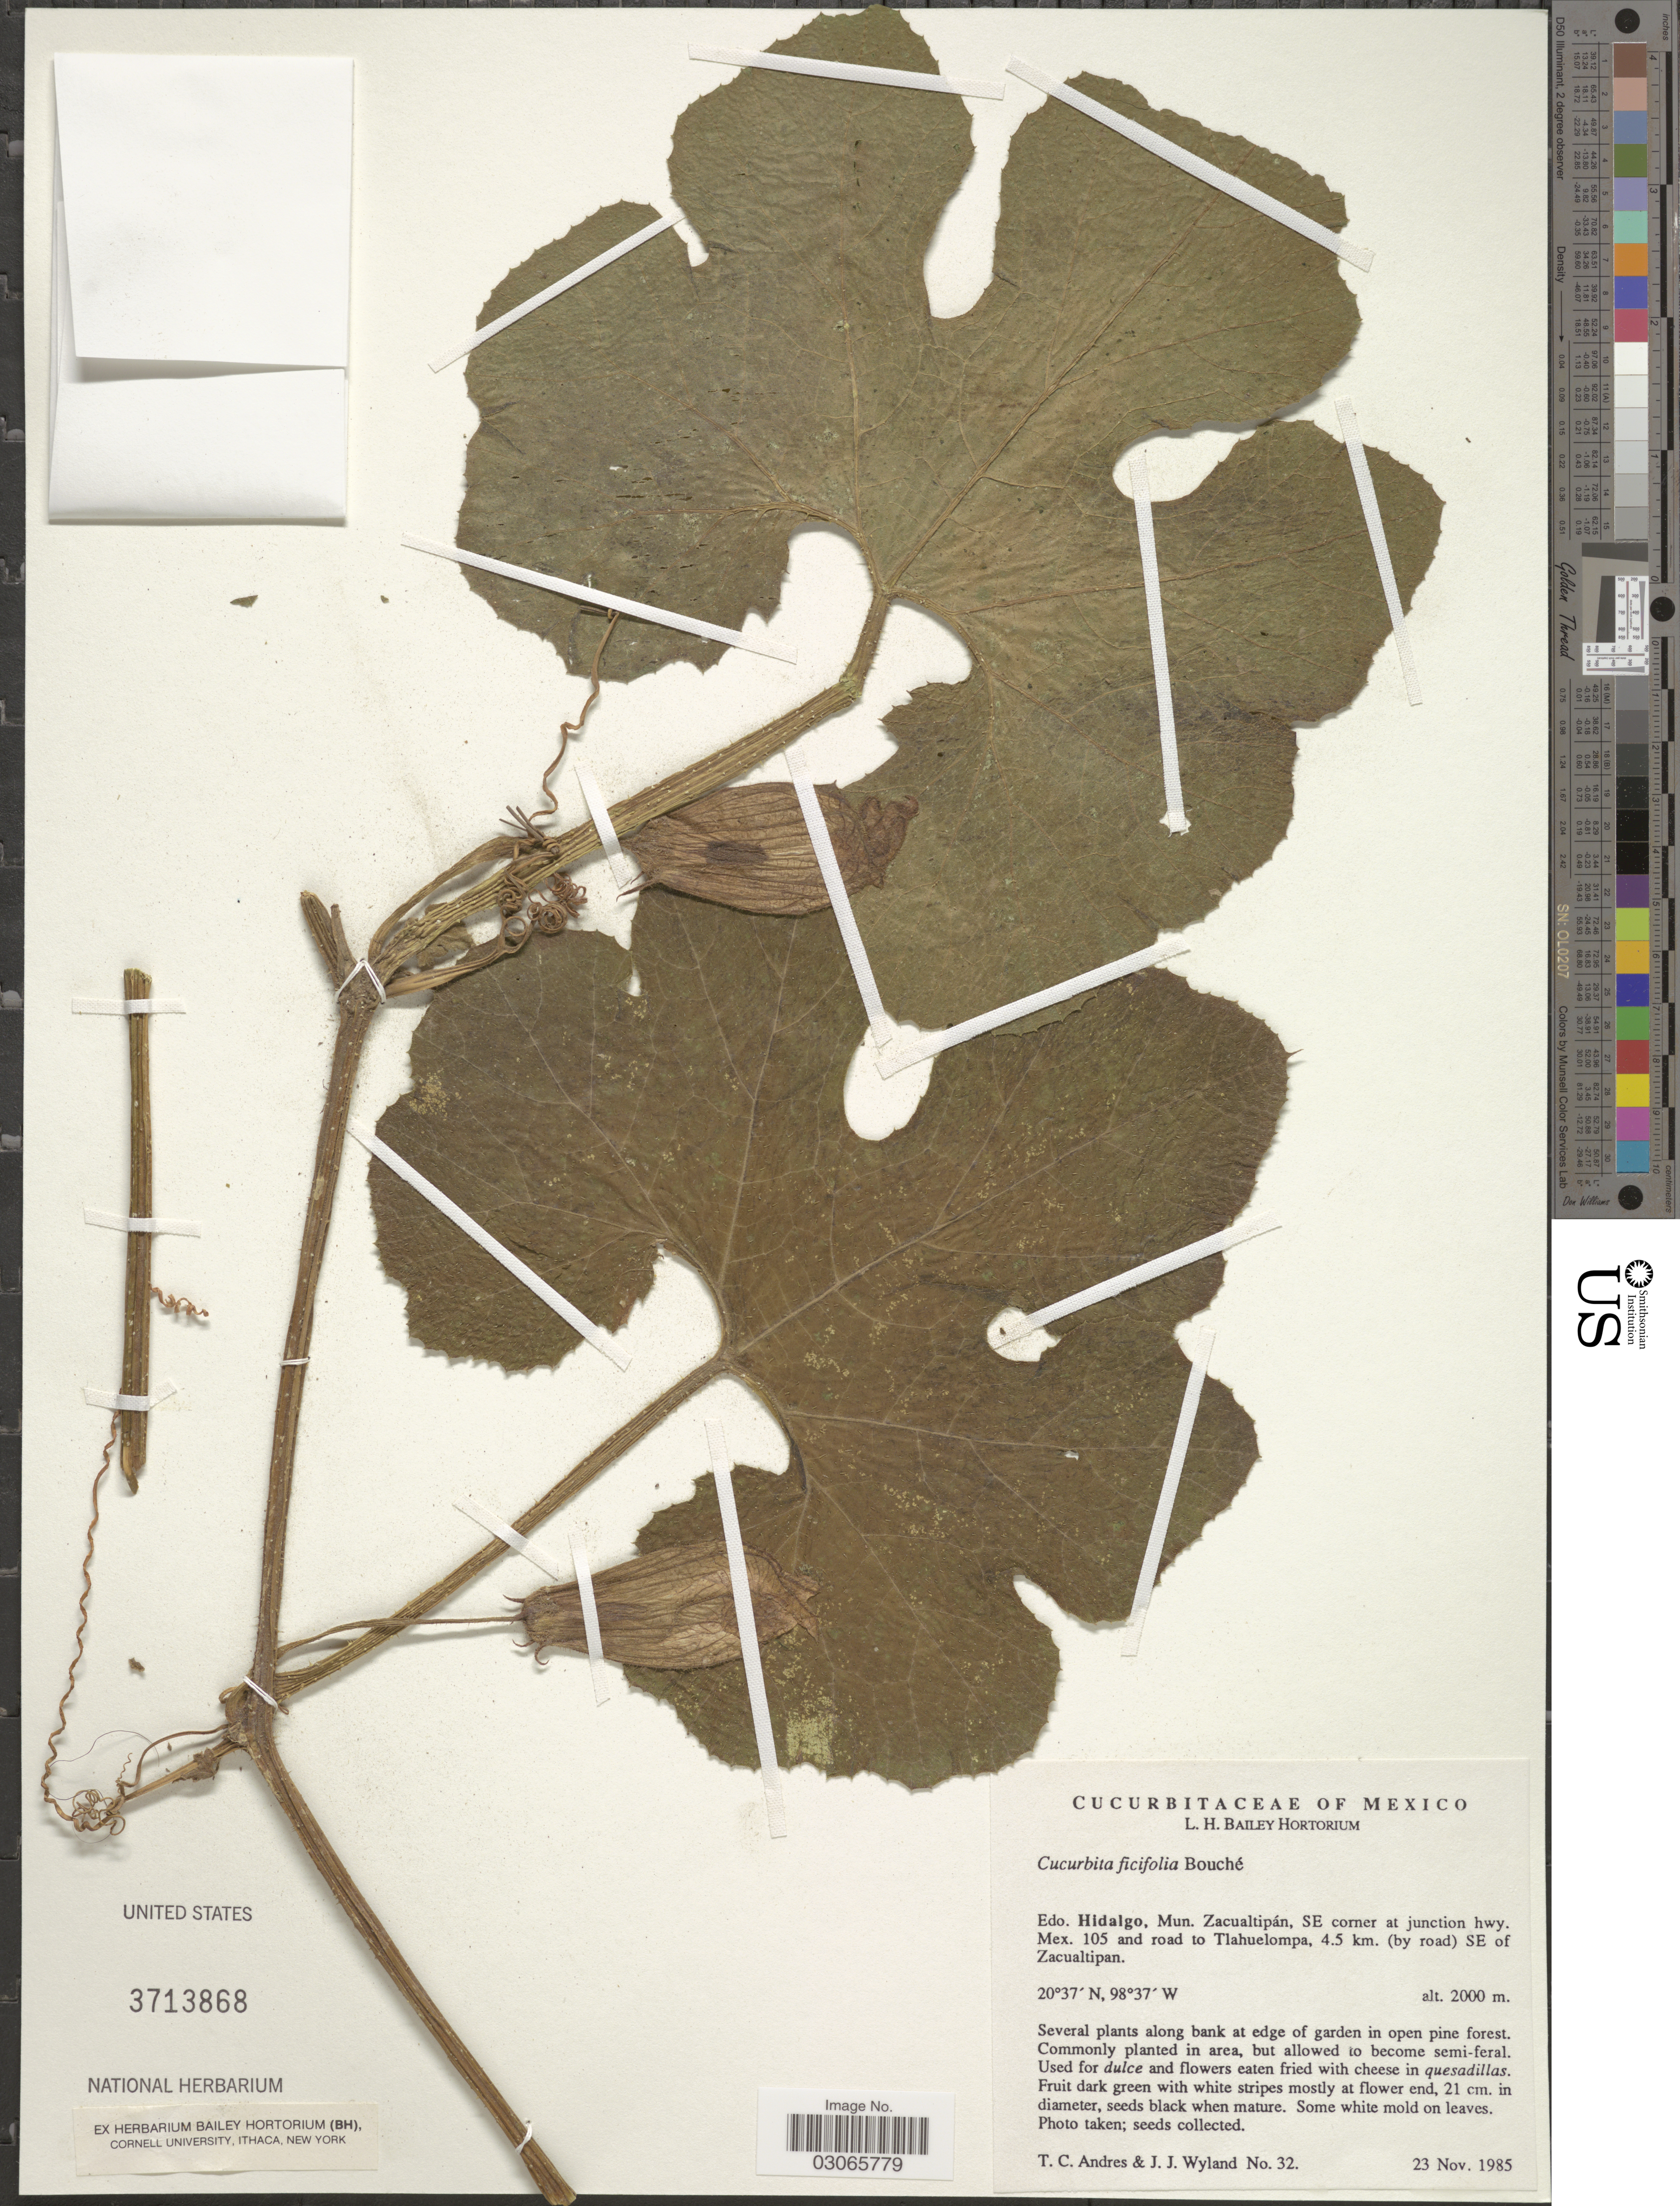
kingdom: Plantae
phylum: Tracheophyta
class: Magnoliopsida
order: Cucurbitales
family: Cucurbitaceae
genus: Cucurbita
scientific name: Cucurbita ficifolia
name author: C.D. Bouché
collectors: T. C. Andres & J. J. Wyland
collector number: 32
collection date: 1985-11-23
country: Mexico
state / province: Hidalgo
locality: Mun. Zacualtipán, SE corner at junction hwy. Mex. 105 and road to Tlahuelompa, 4.5 km. (by road) SE of Zacualtipan.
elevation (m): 2000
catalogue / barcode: US 3713868